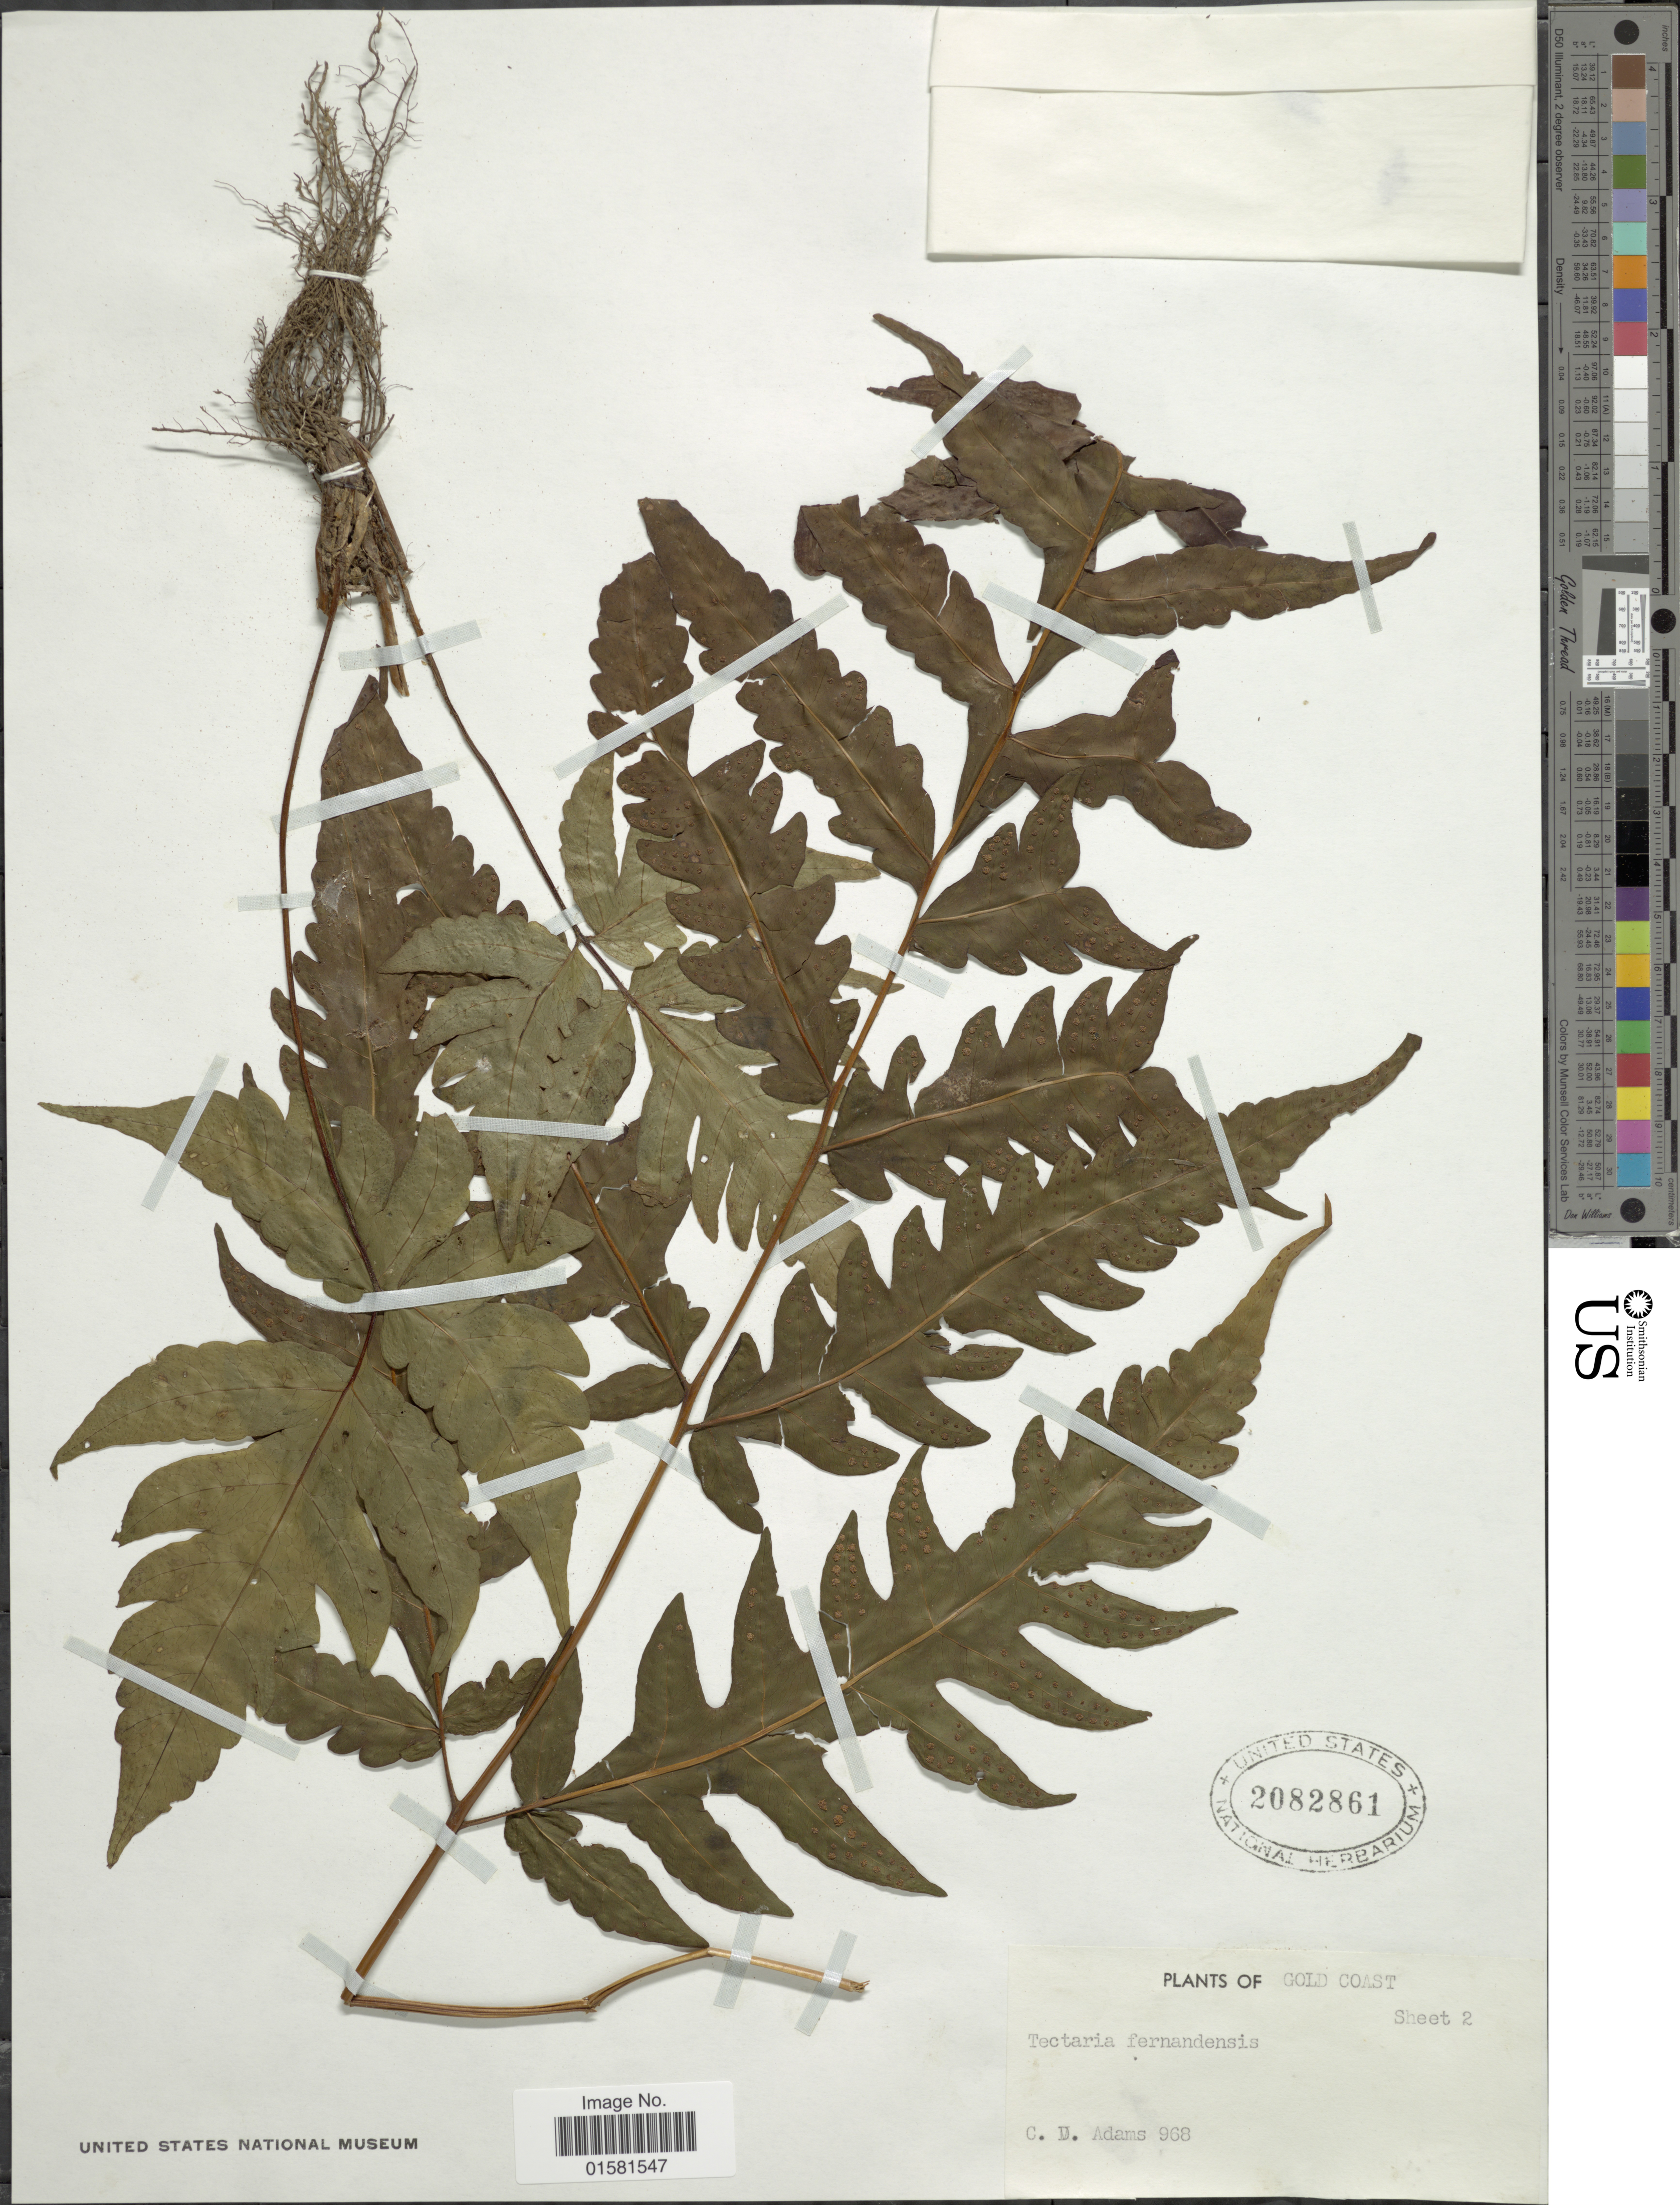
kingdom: Plantae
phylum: Tracheophyta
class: Polypodiopsida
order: Polypodiales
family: Tectariaceae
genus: Tectaria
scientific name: Tectaria fernandensis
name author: (Baker) C. Chr.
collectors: C. D. Adams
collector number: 968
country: Ghana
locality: Gold Coast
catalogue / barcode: US 2082861